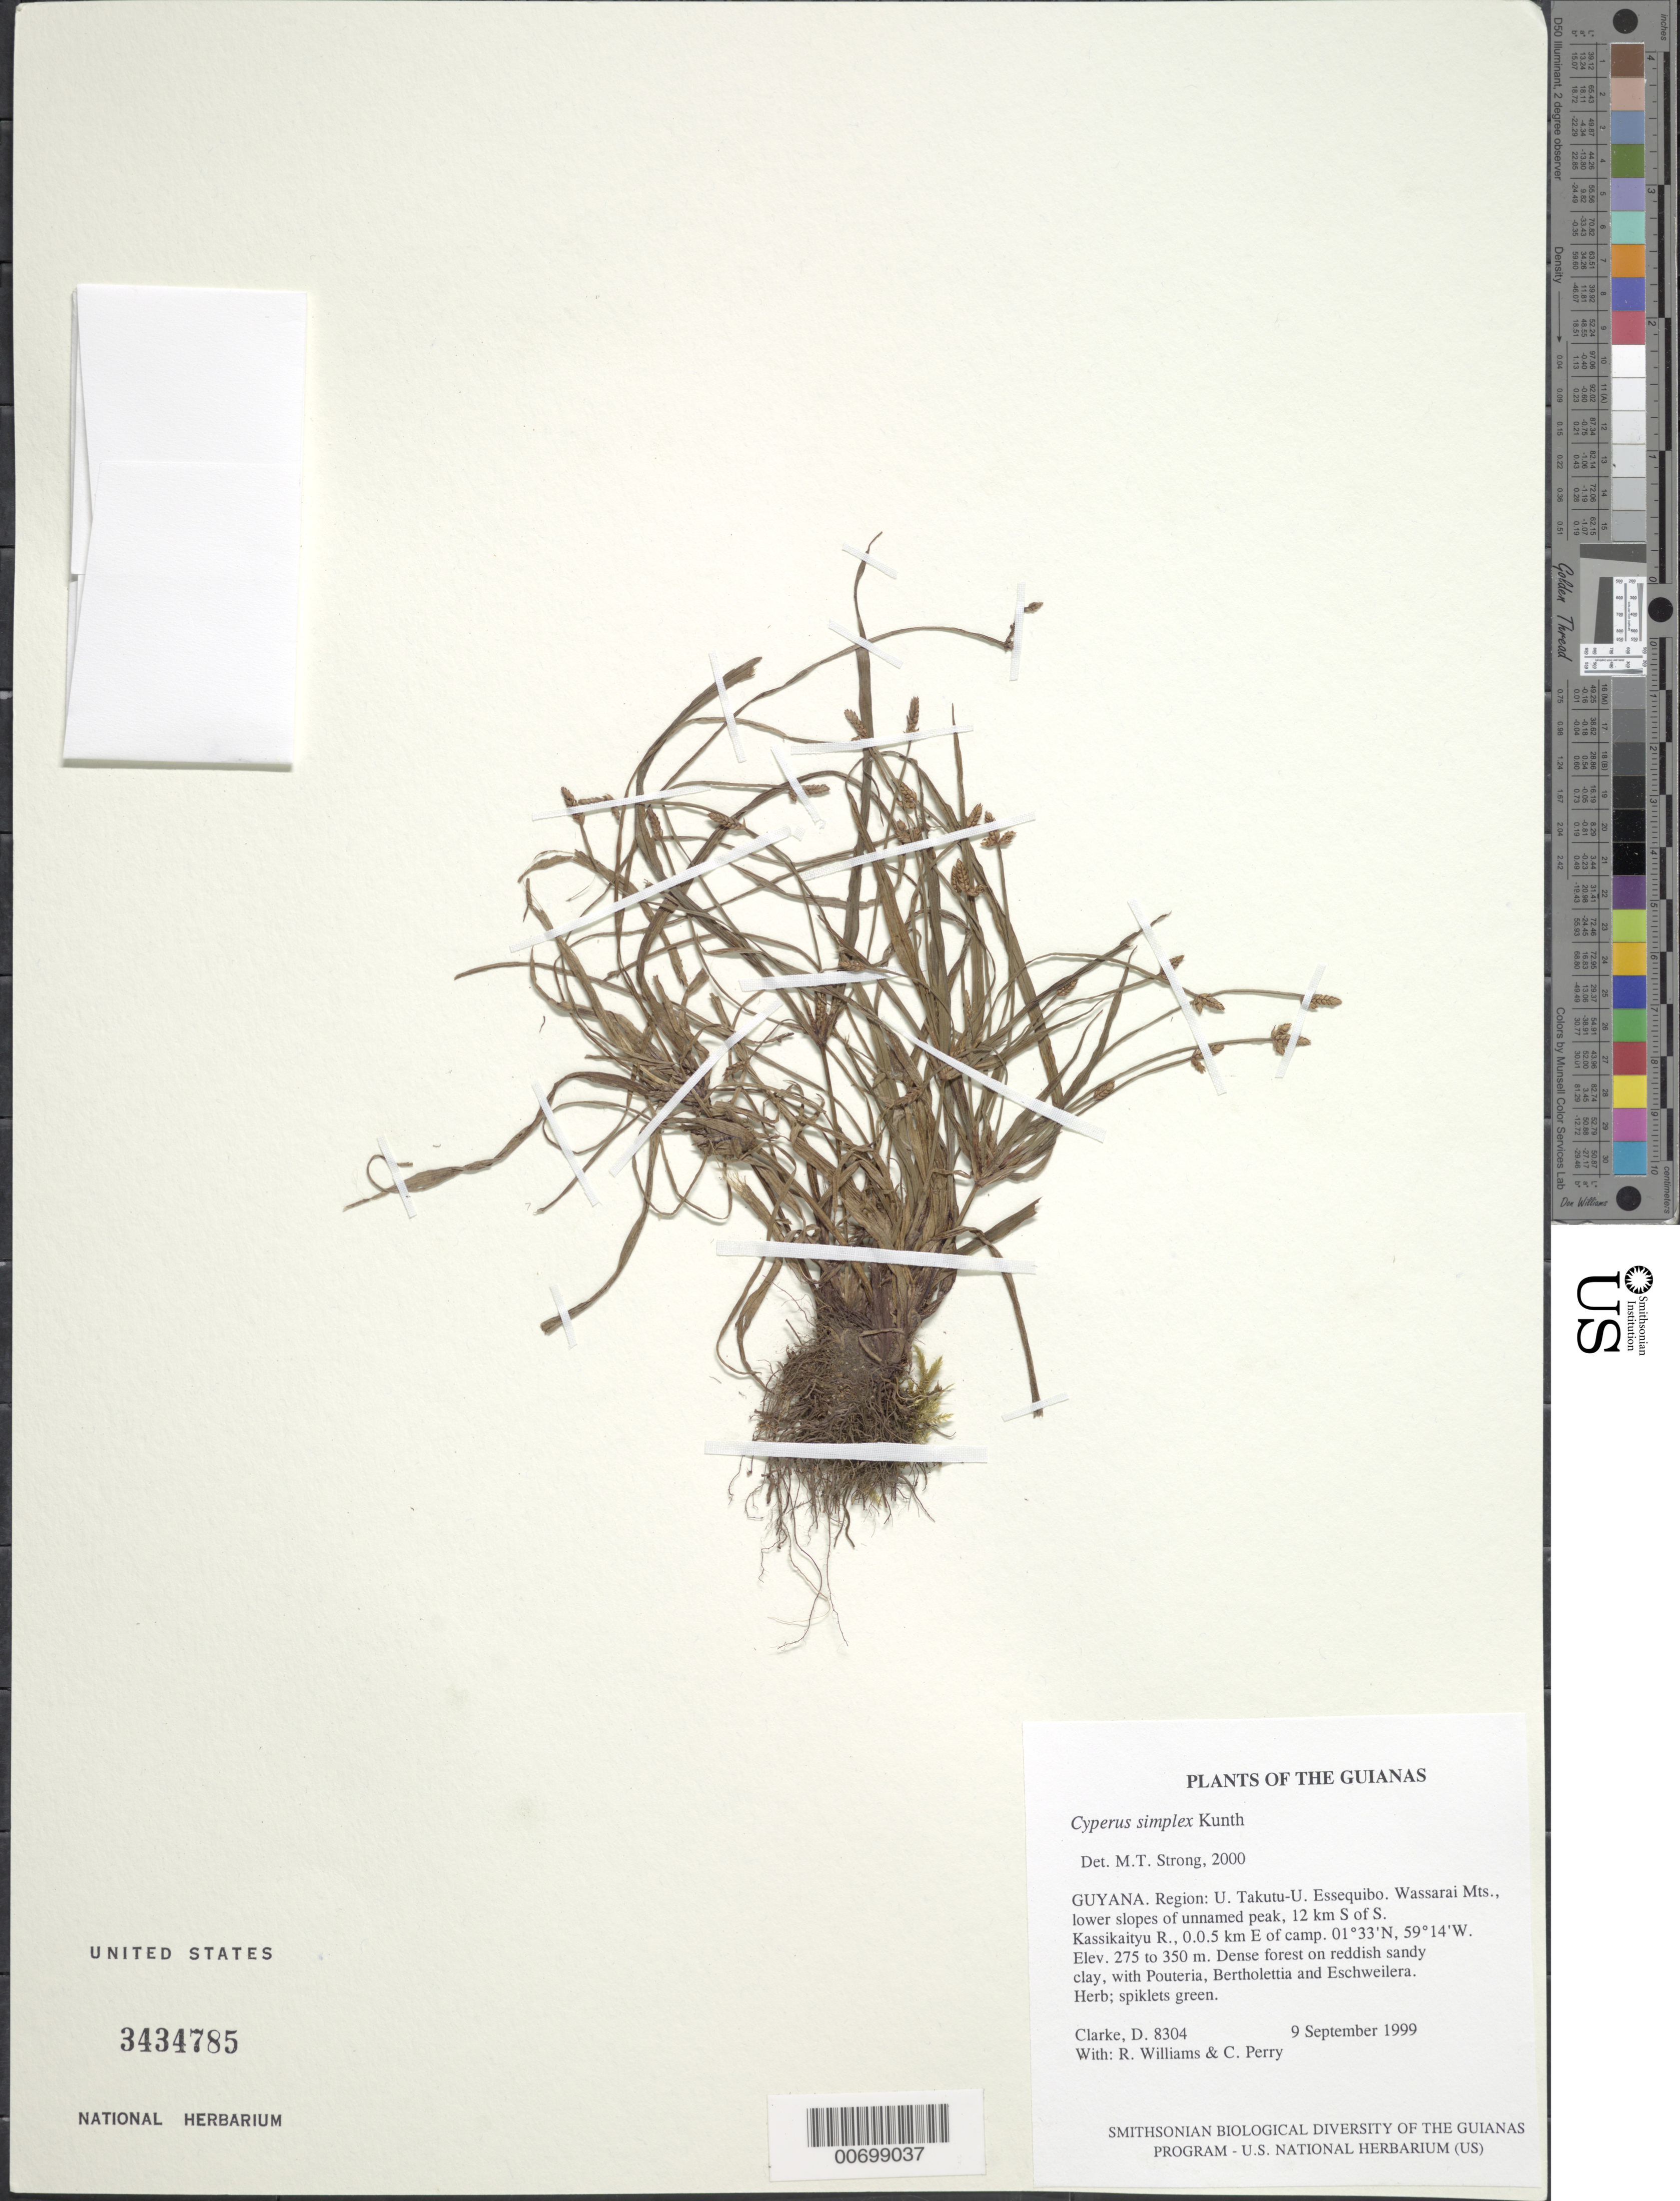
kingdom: Plantae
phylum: Tracheophyta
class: Liliopsida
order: Poales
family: Cyperaceae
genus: Cyperus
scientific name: Cyperus simplex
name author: Kunth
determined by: Strong, M. T., (US), Smithsonian Institution - National Museum of Natural History (UNITED STATES)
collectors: H. D. Clarke, R. Williams & C. Perry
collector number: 8304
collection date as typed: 9 September 1999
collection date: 1999-09-09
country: Guyana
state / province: U. Takutu-U. Essequibo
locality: Wassarai Mts., lower slopes of unnamed peak, 12 km S of S. Kassikaityu R., 0.0.5 km E of camp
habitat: Dense forest on reddish sandy clay, with Pouteria, Bertholettia and Eschweilera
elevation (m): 275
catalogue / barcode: US 3434785